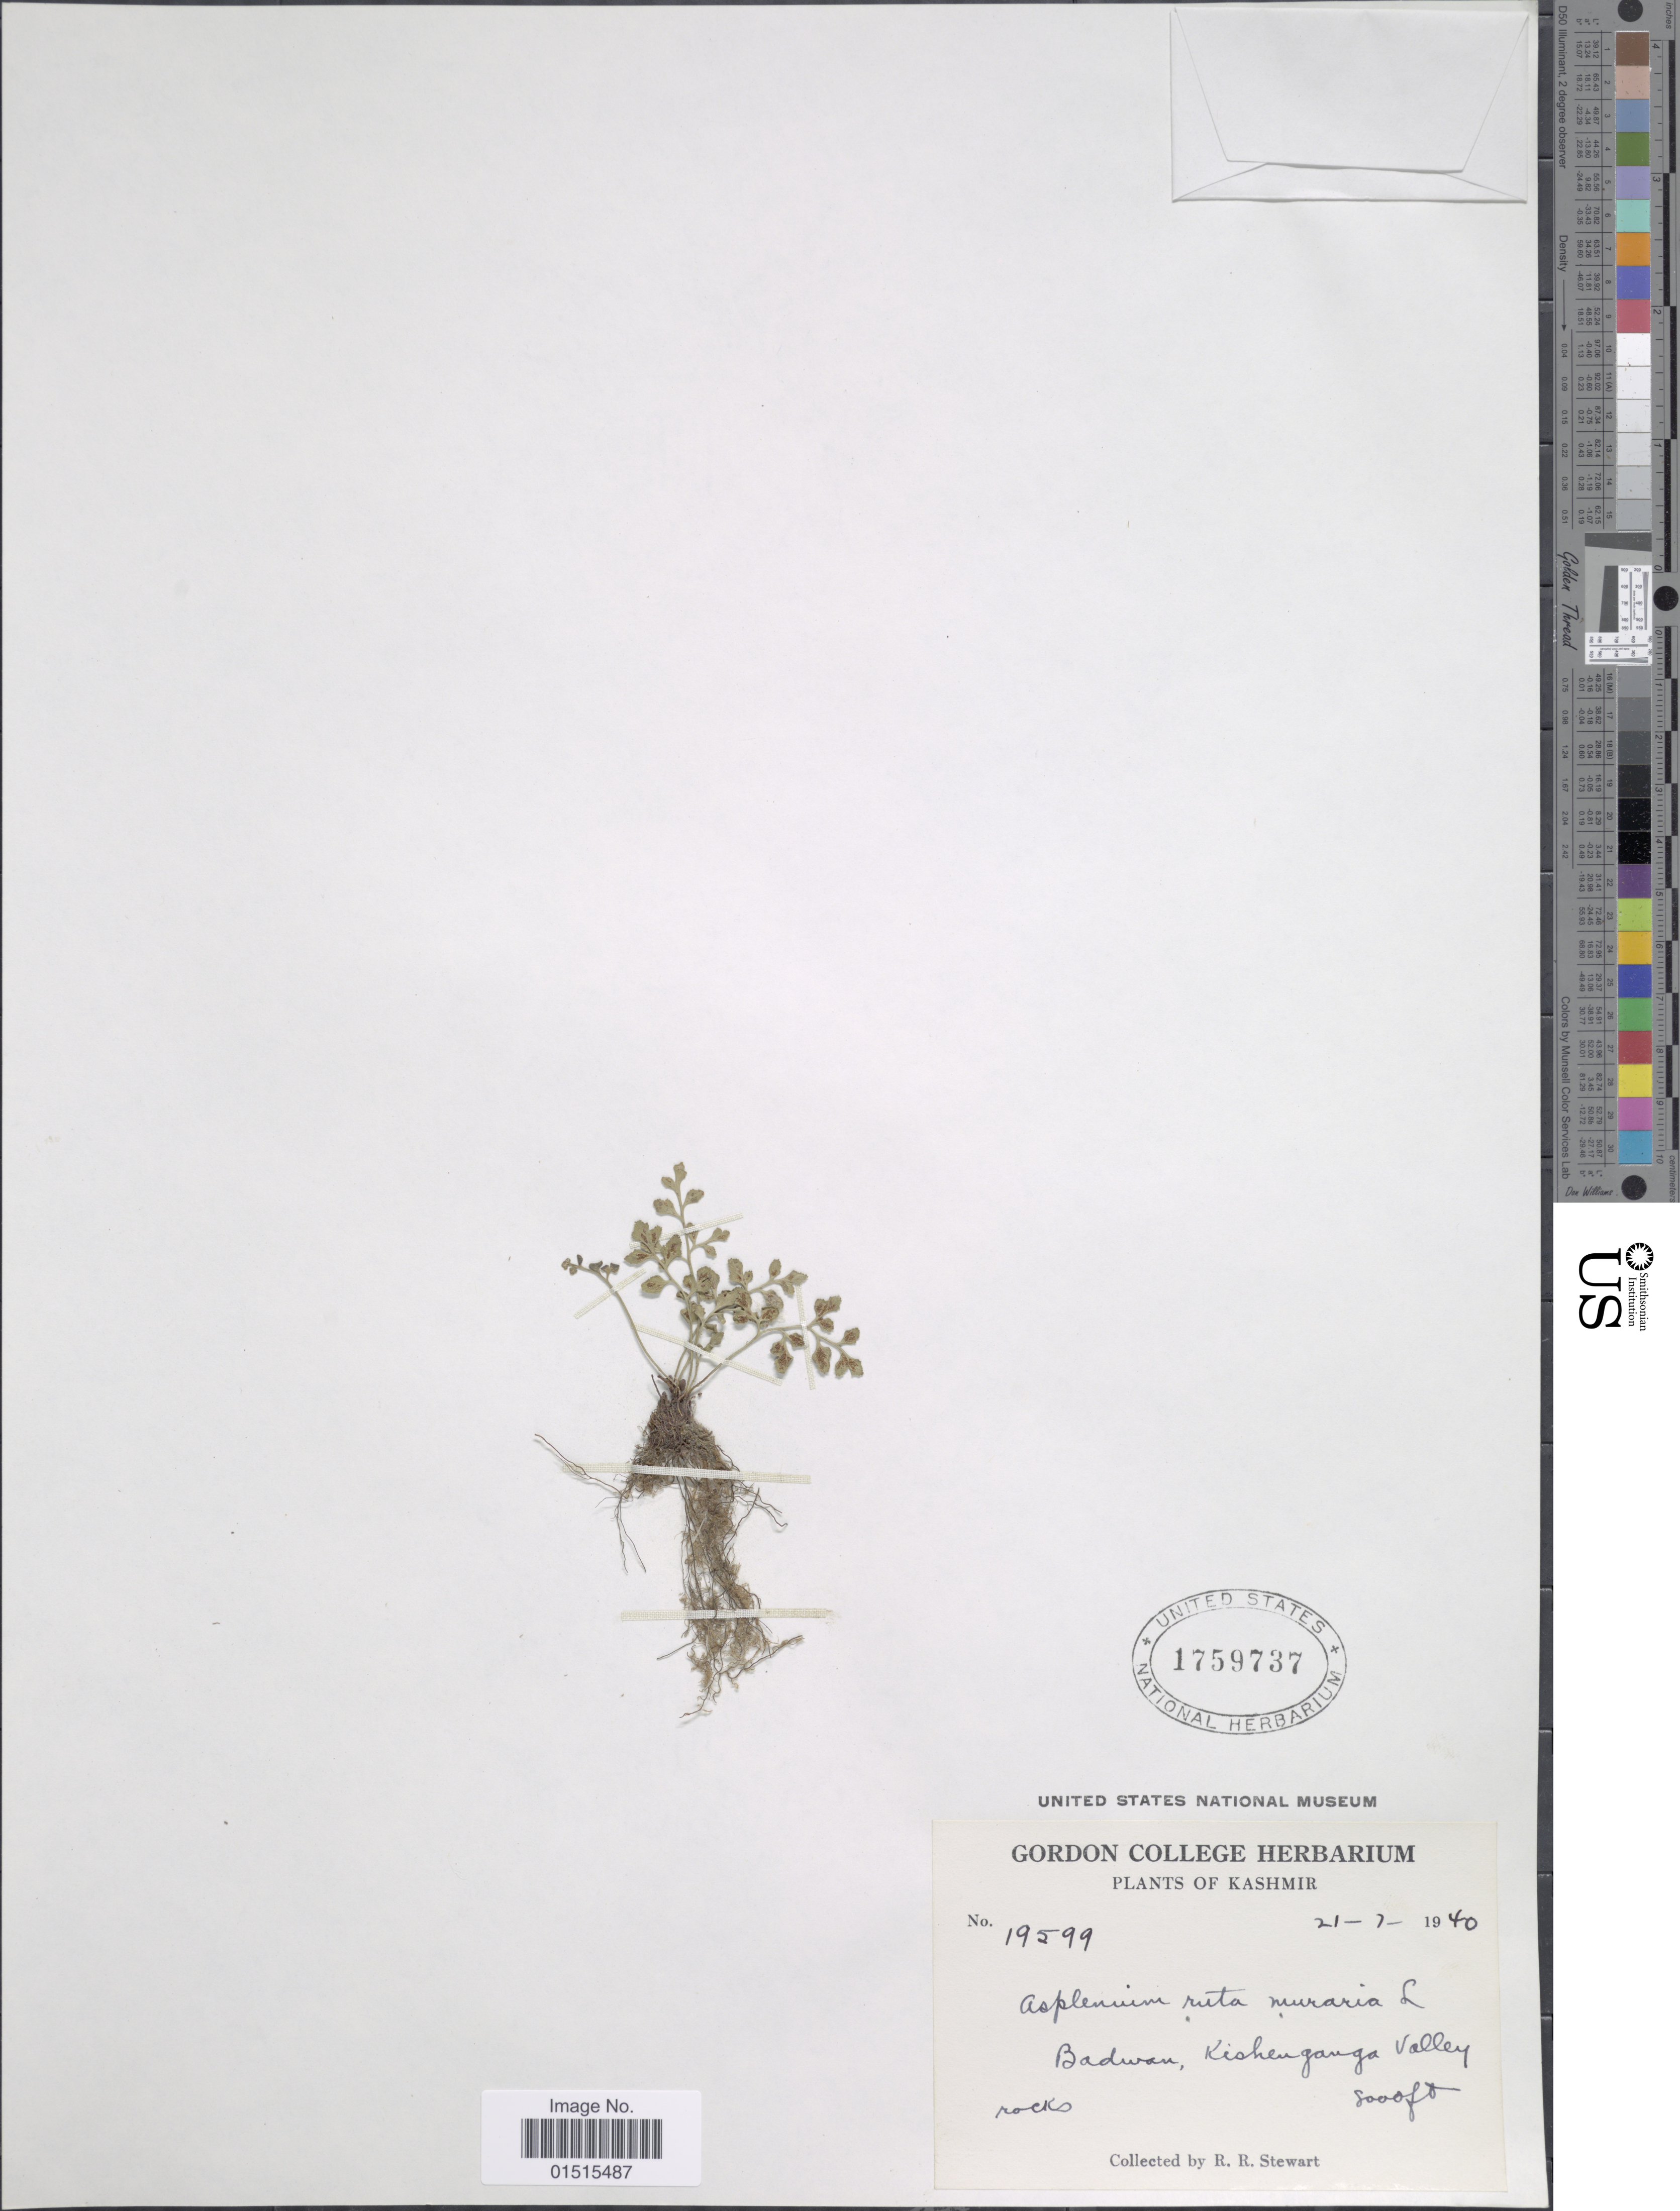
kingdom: Plantae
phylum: Tracheophyta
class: Polypodiopsida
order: Polypodiales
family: Aspleniaceae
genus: Asplenium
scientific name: Asplenium ruta-muraria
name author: L.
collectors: R. R. Stewart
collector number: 19599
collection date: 1940-07-21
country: India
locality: Kashmir, Badwan, Kishenganga Valley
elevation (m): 2438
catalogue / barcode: US 1759737